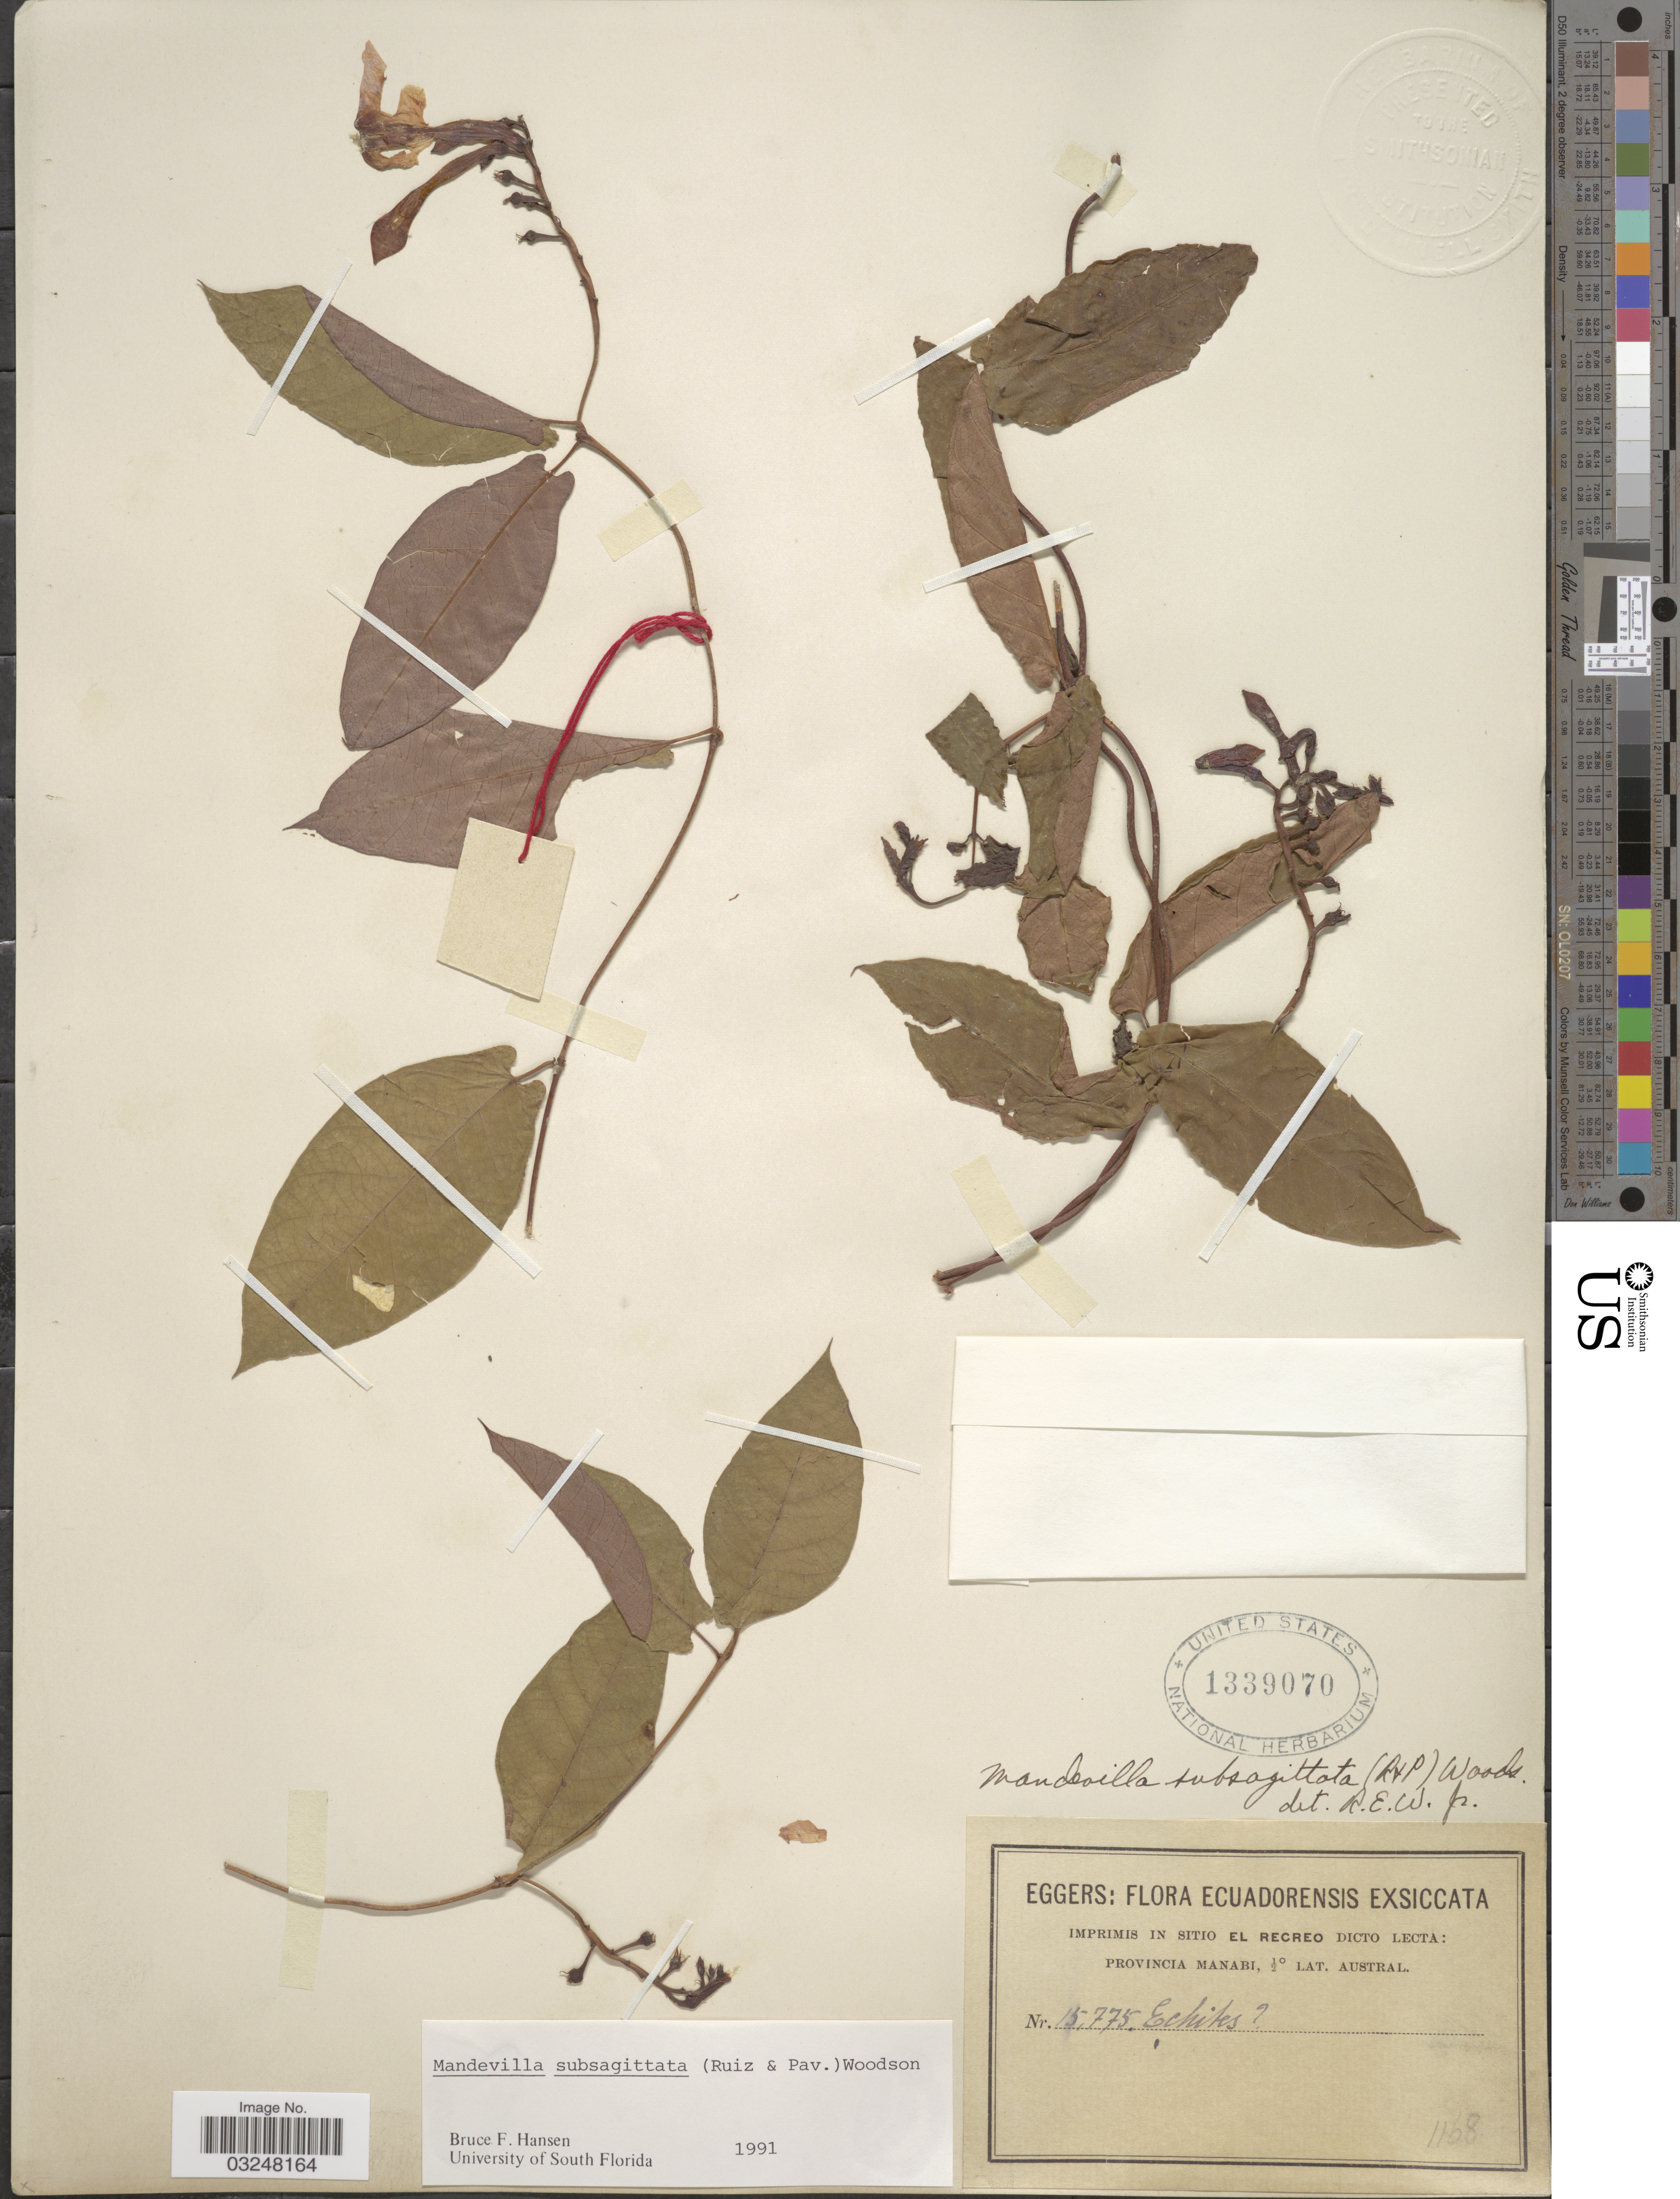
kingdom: Plantae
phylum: Tracheophyta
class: Magnoliopsida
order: Gentianales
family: Apocynaceae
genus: Mandevilla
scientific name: Mandevilla subsagittata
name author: (Ruiz & Pav.) Woodson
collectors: -. Eggers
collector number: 15775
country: Ecuador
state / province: Manabí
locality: Imprimis in sitio El Recreo. ½° Lat. Austral.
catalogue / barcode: US 1339070